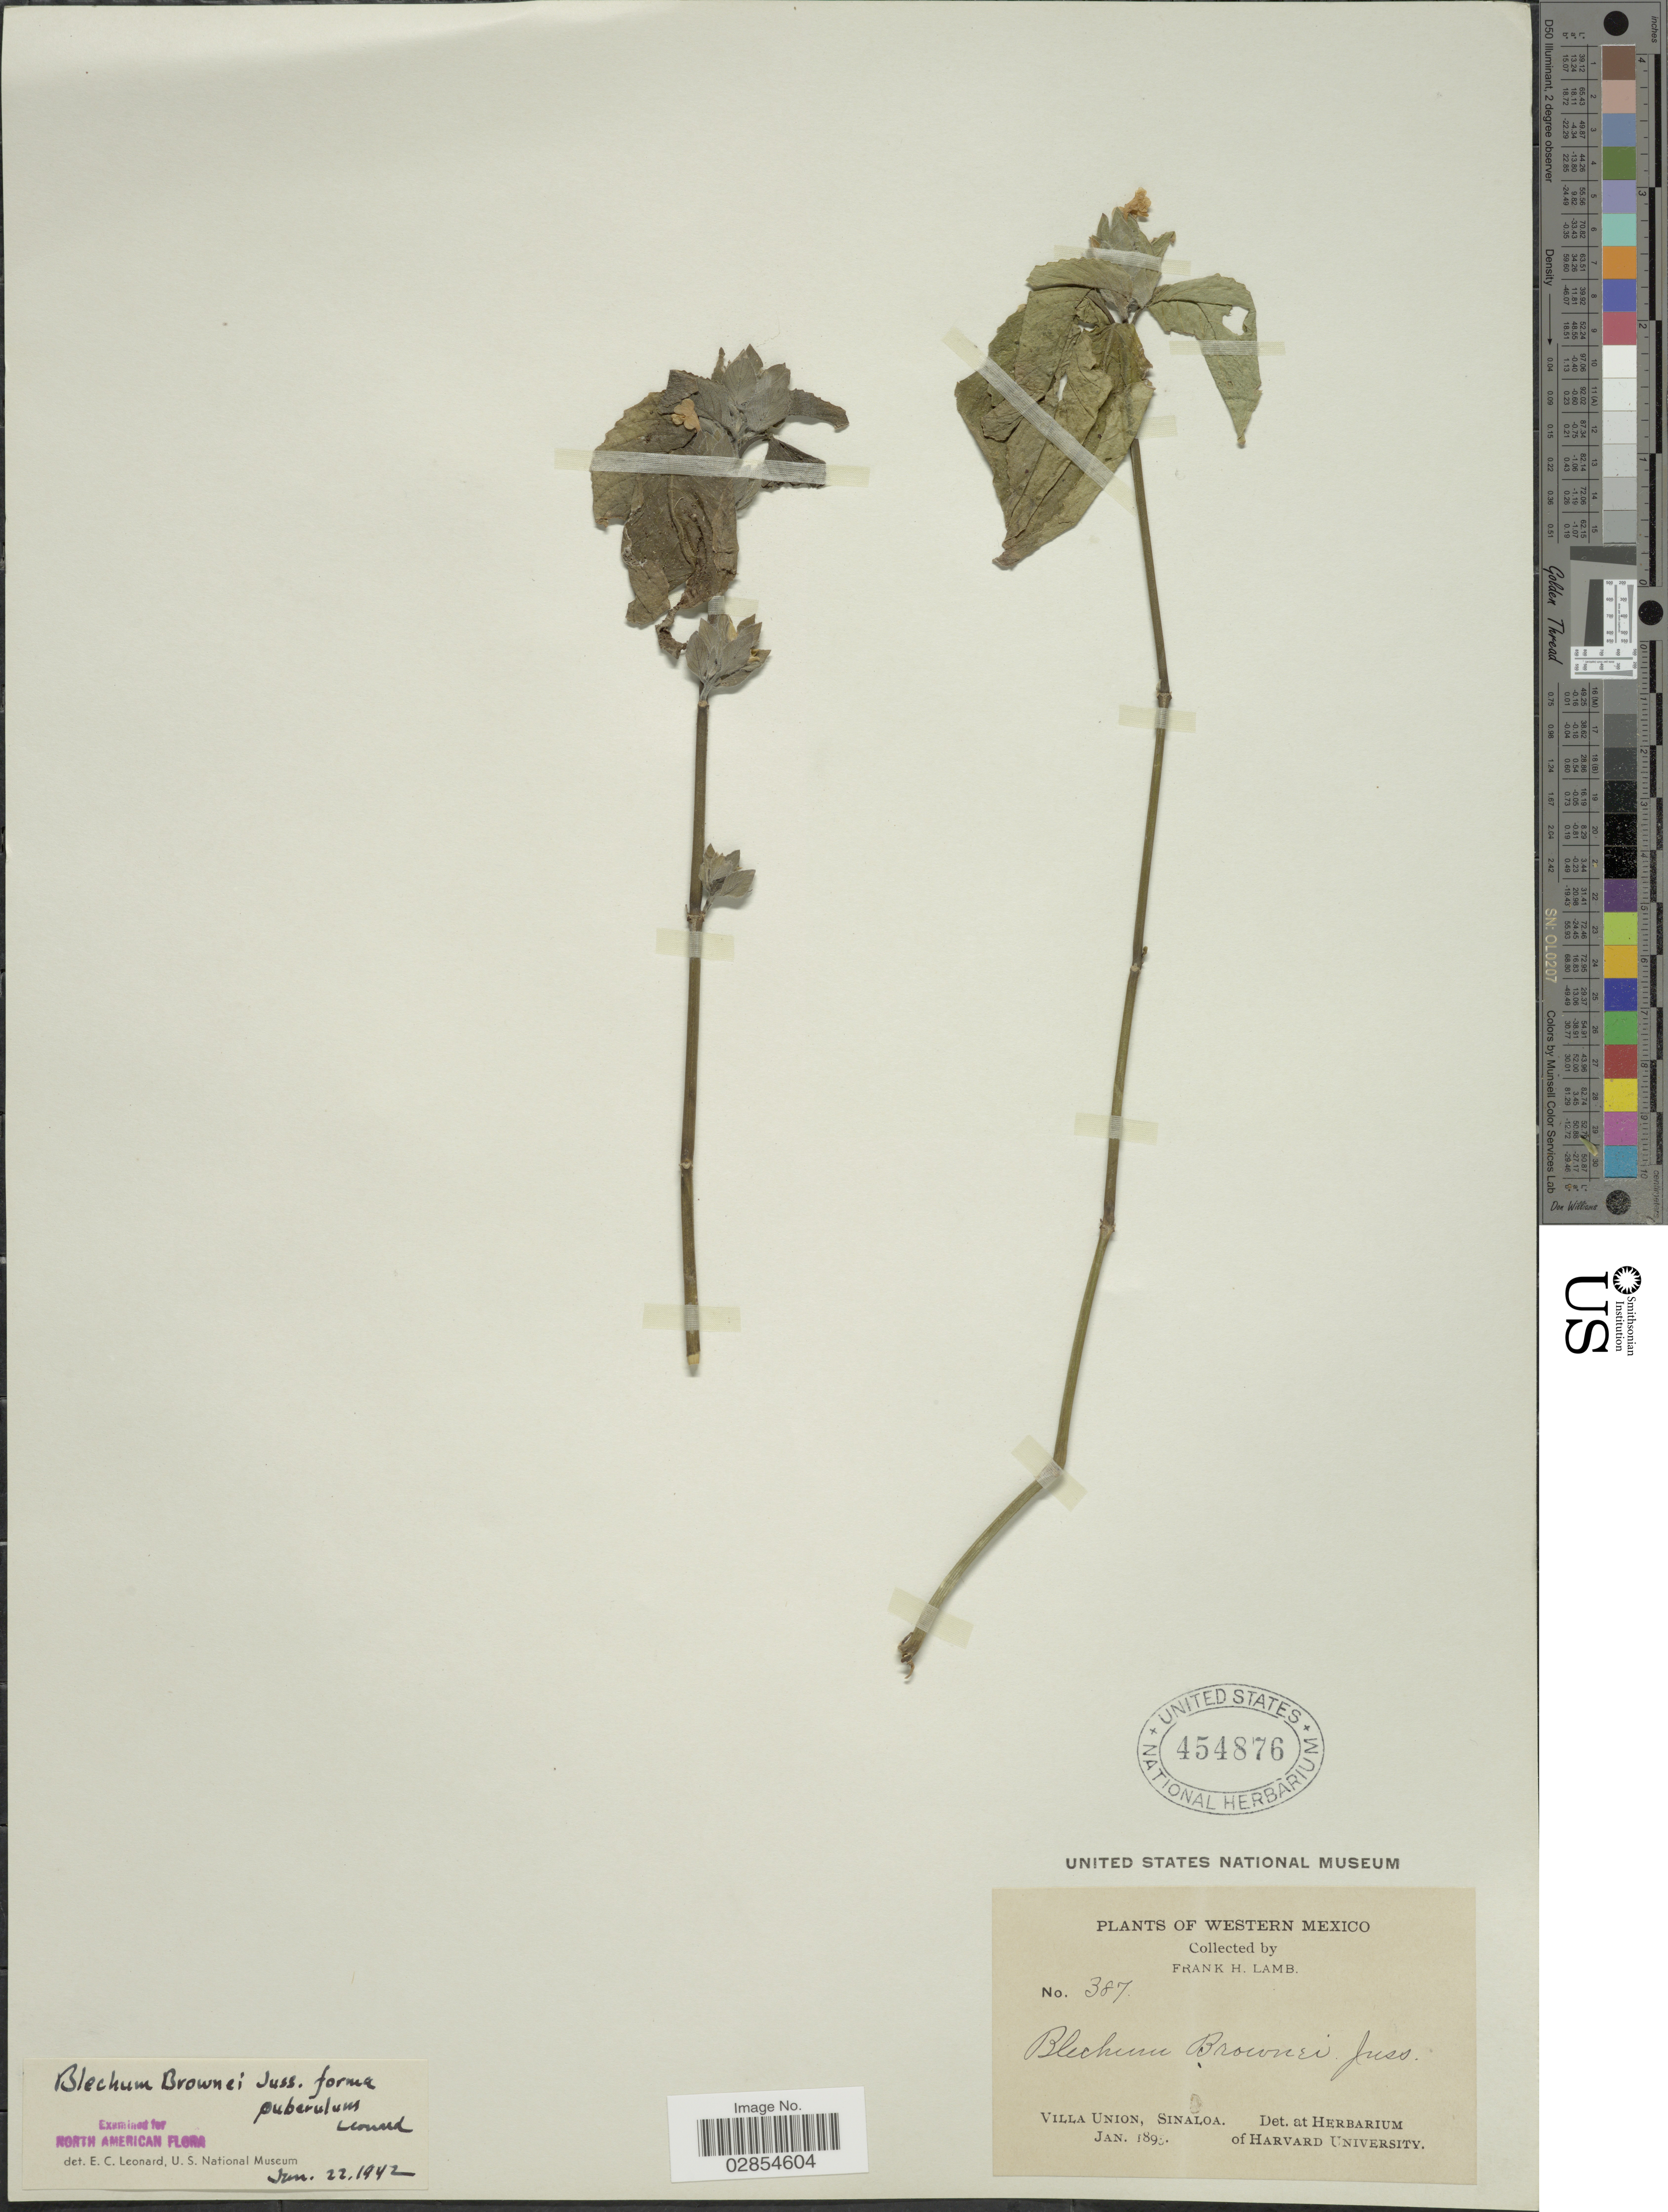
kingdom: Plantae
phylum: Tracheophyta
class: Magnoliopsida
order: Lamiales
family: Acanthaceae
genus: Blechum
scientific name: Blechum pyramidatum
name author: (Lam.) Urb.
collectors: F. H. Lamb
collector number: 387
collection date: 1895-01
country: Mexico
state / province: Sinaloa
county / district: Mazatlán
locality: Villa Unión.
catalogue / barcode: US 454876